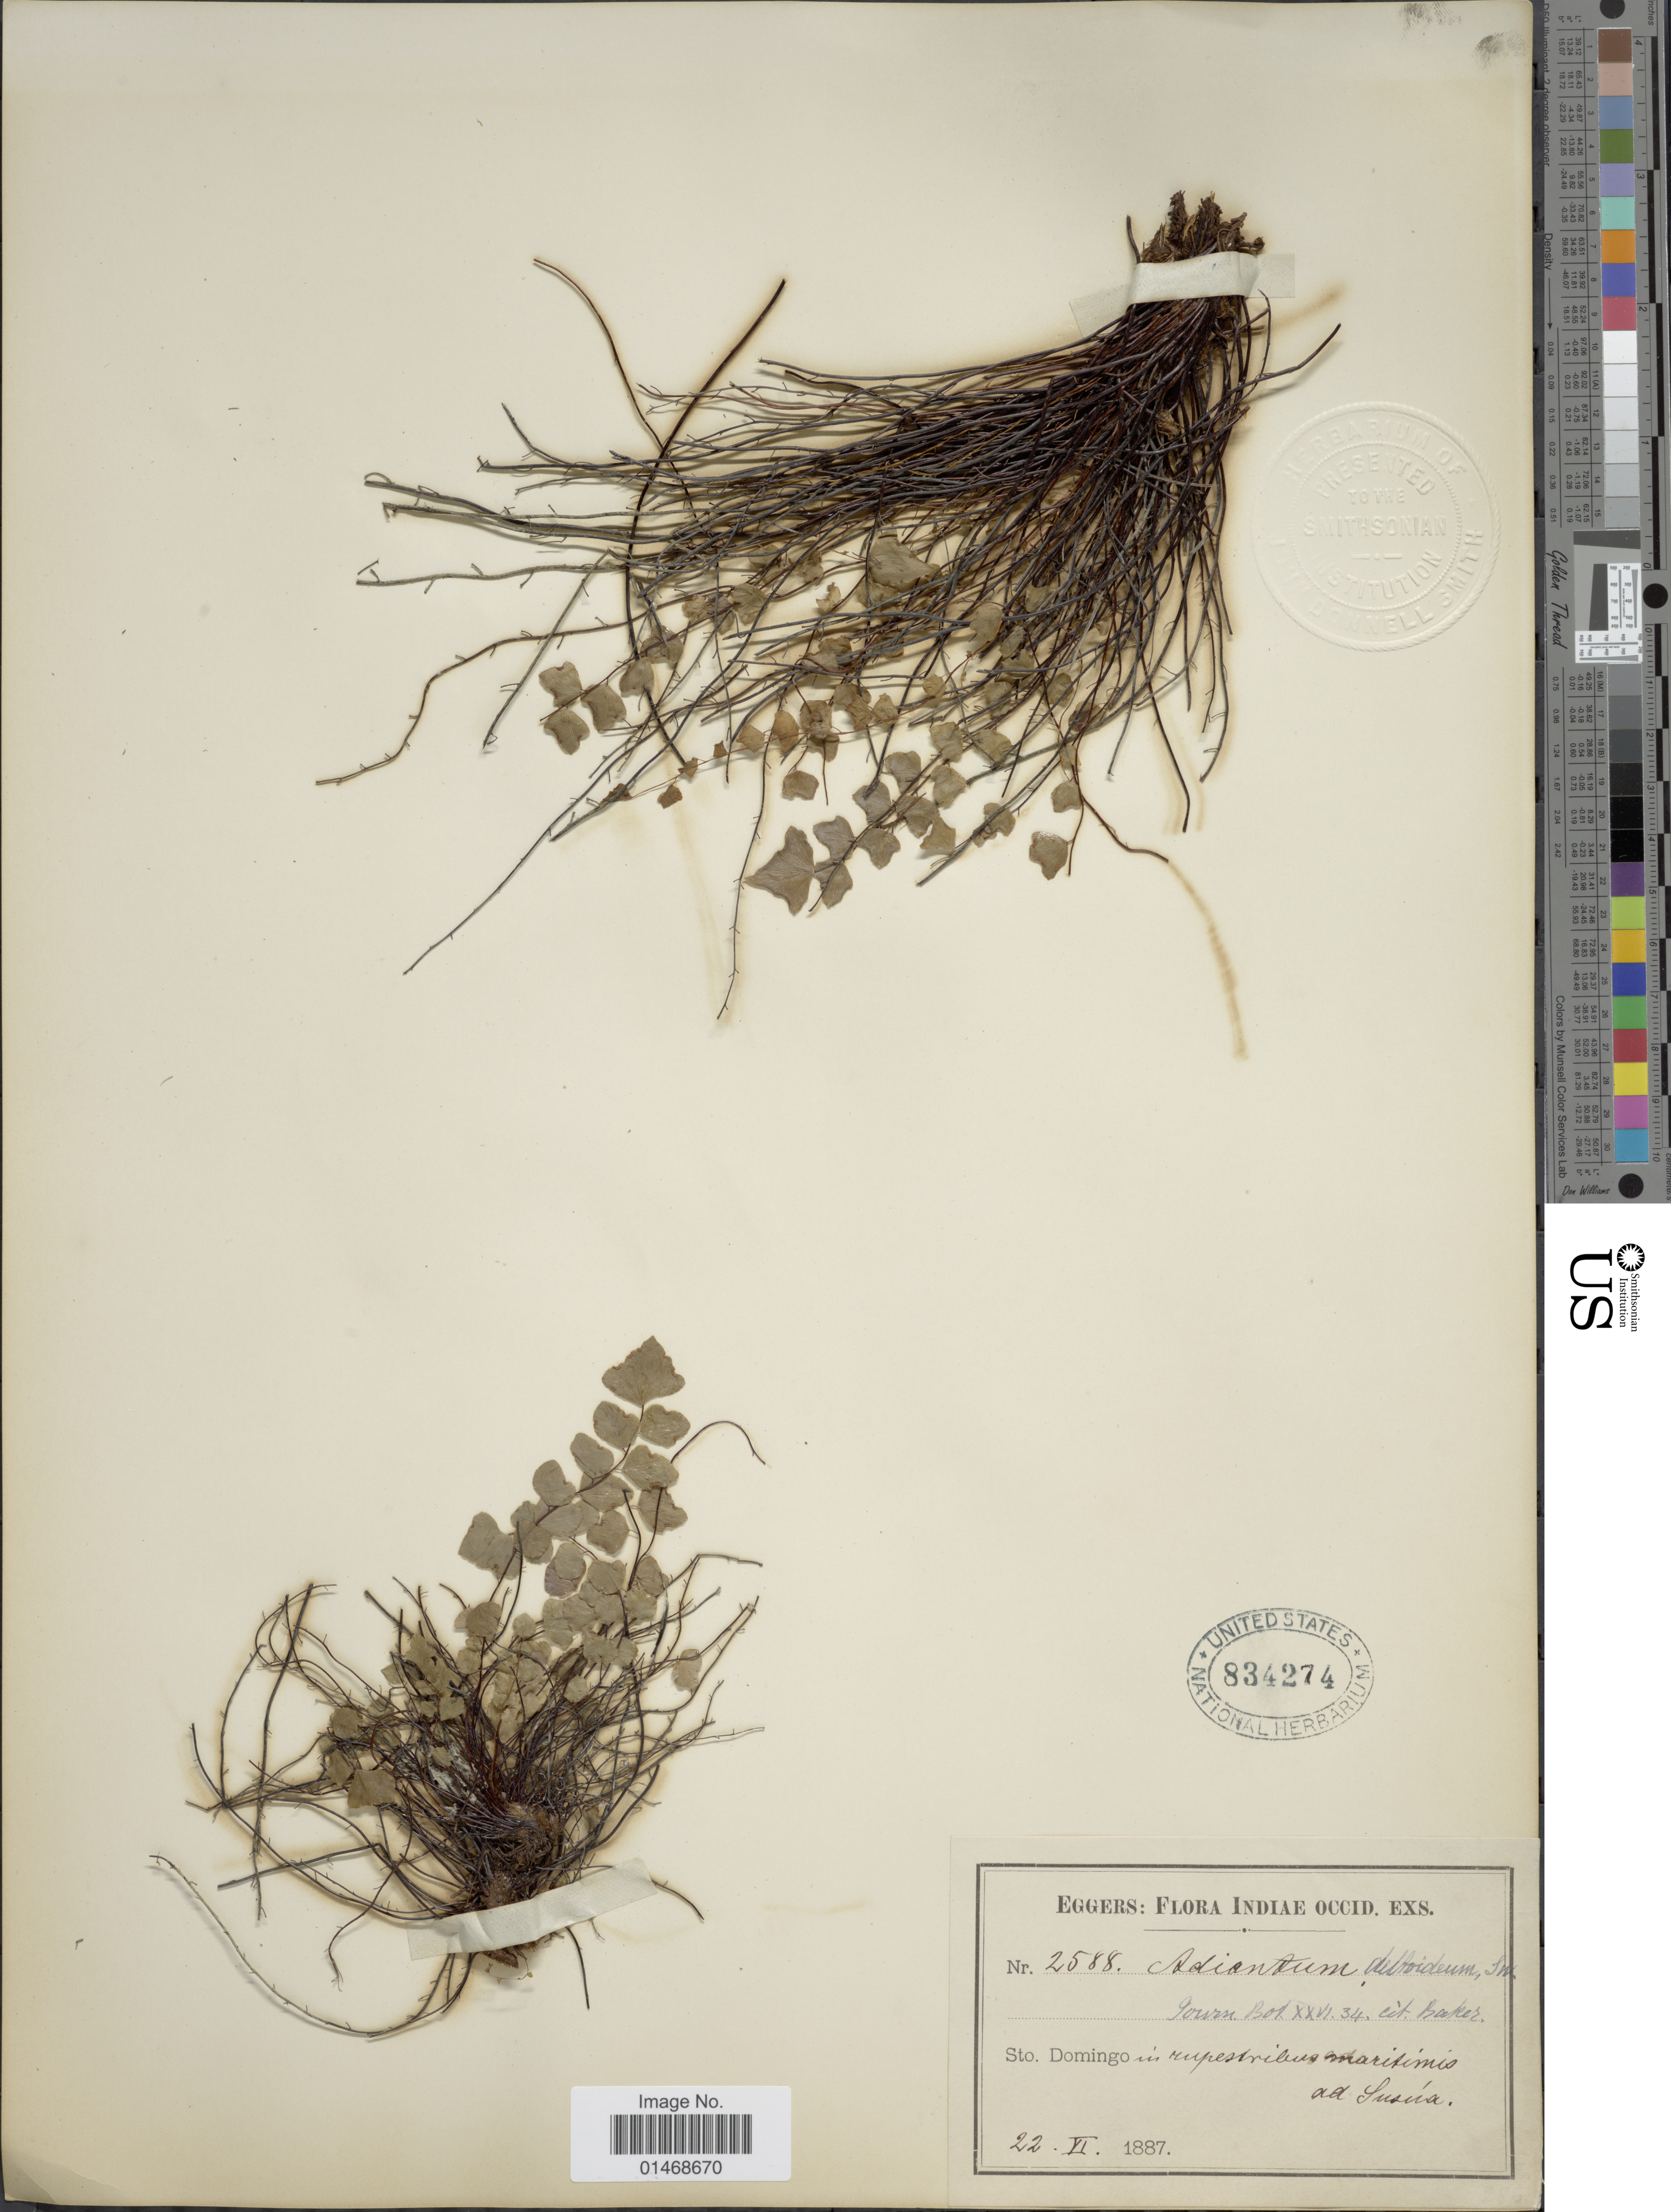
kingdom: Plantae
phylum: Tracheophyta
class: Polypodiopsida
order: Polypodiales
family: Pteridaceae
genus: Adiantum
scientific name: Adiantum deltoideum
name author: Sw.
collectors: -. Eggers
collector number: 2588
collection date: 1887-06-22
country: Dominican Republic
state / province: Puerto Plata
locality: Sto Domingo in rupestribus maritimis ad Susúa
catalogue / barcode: US 834274